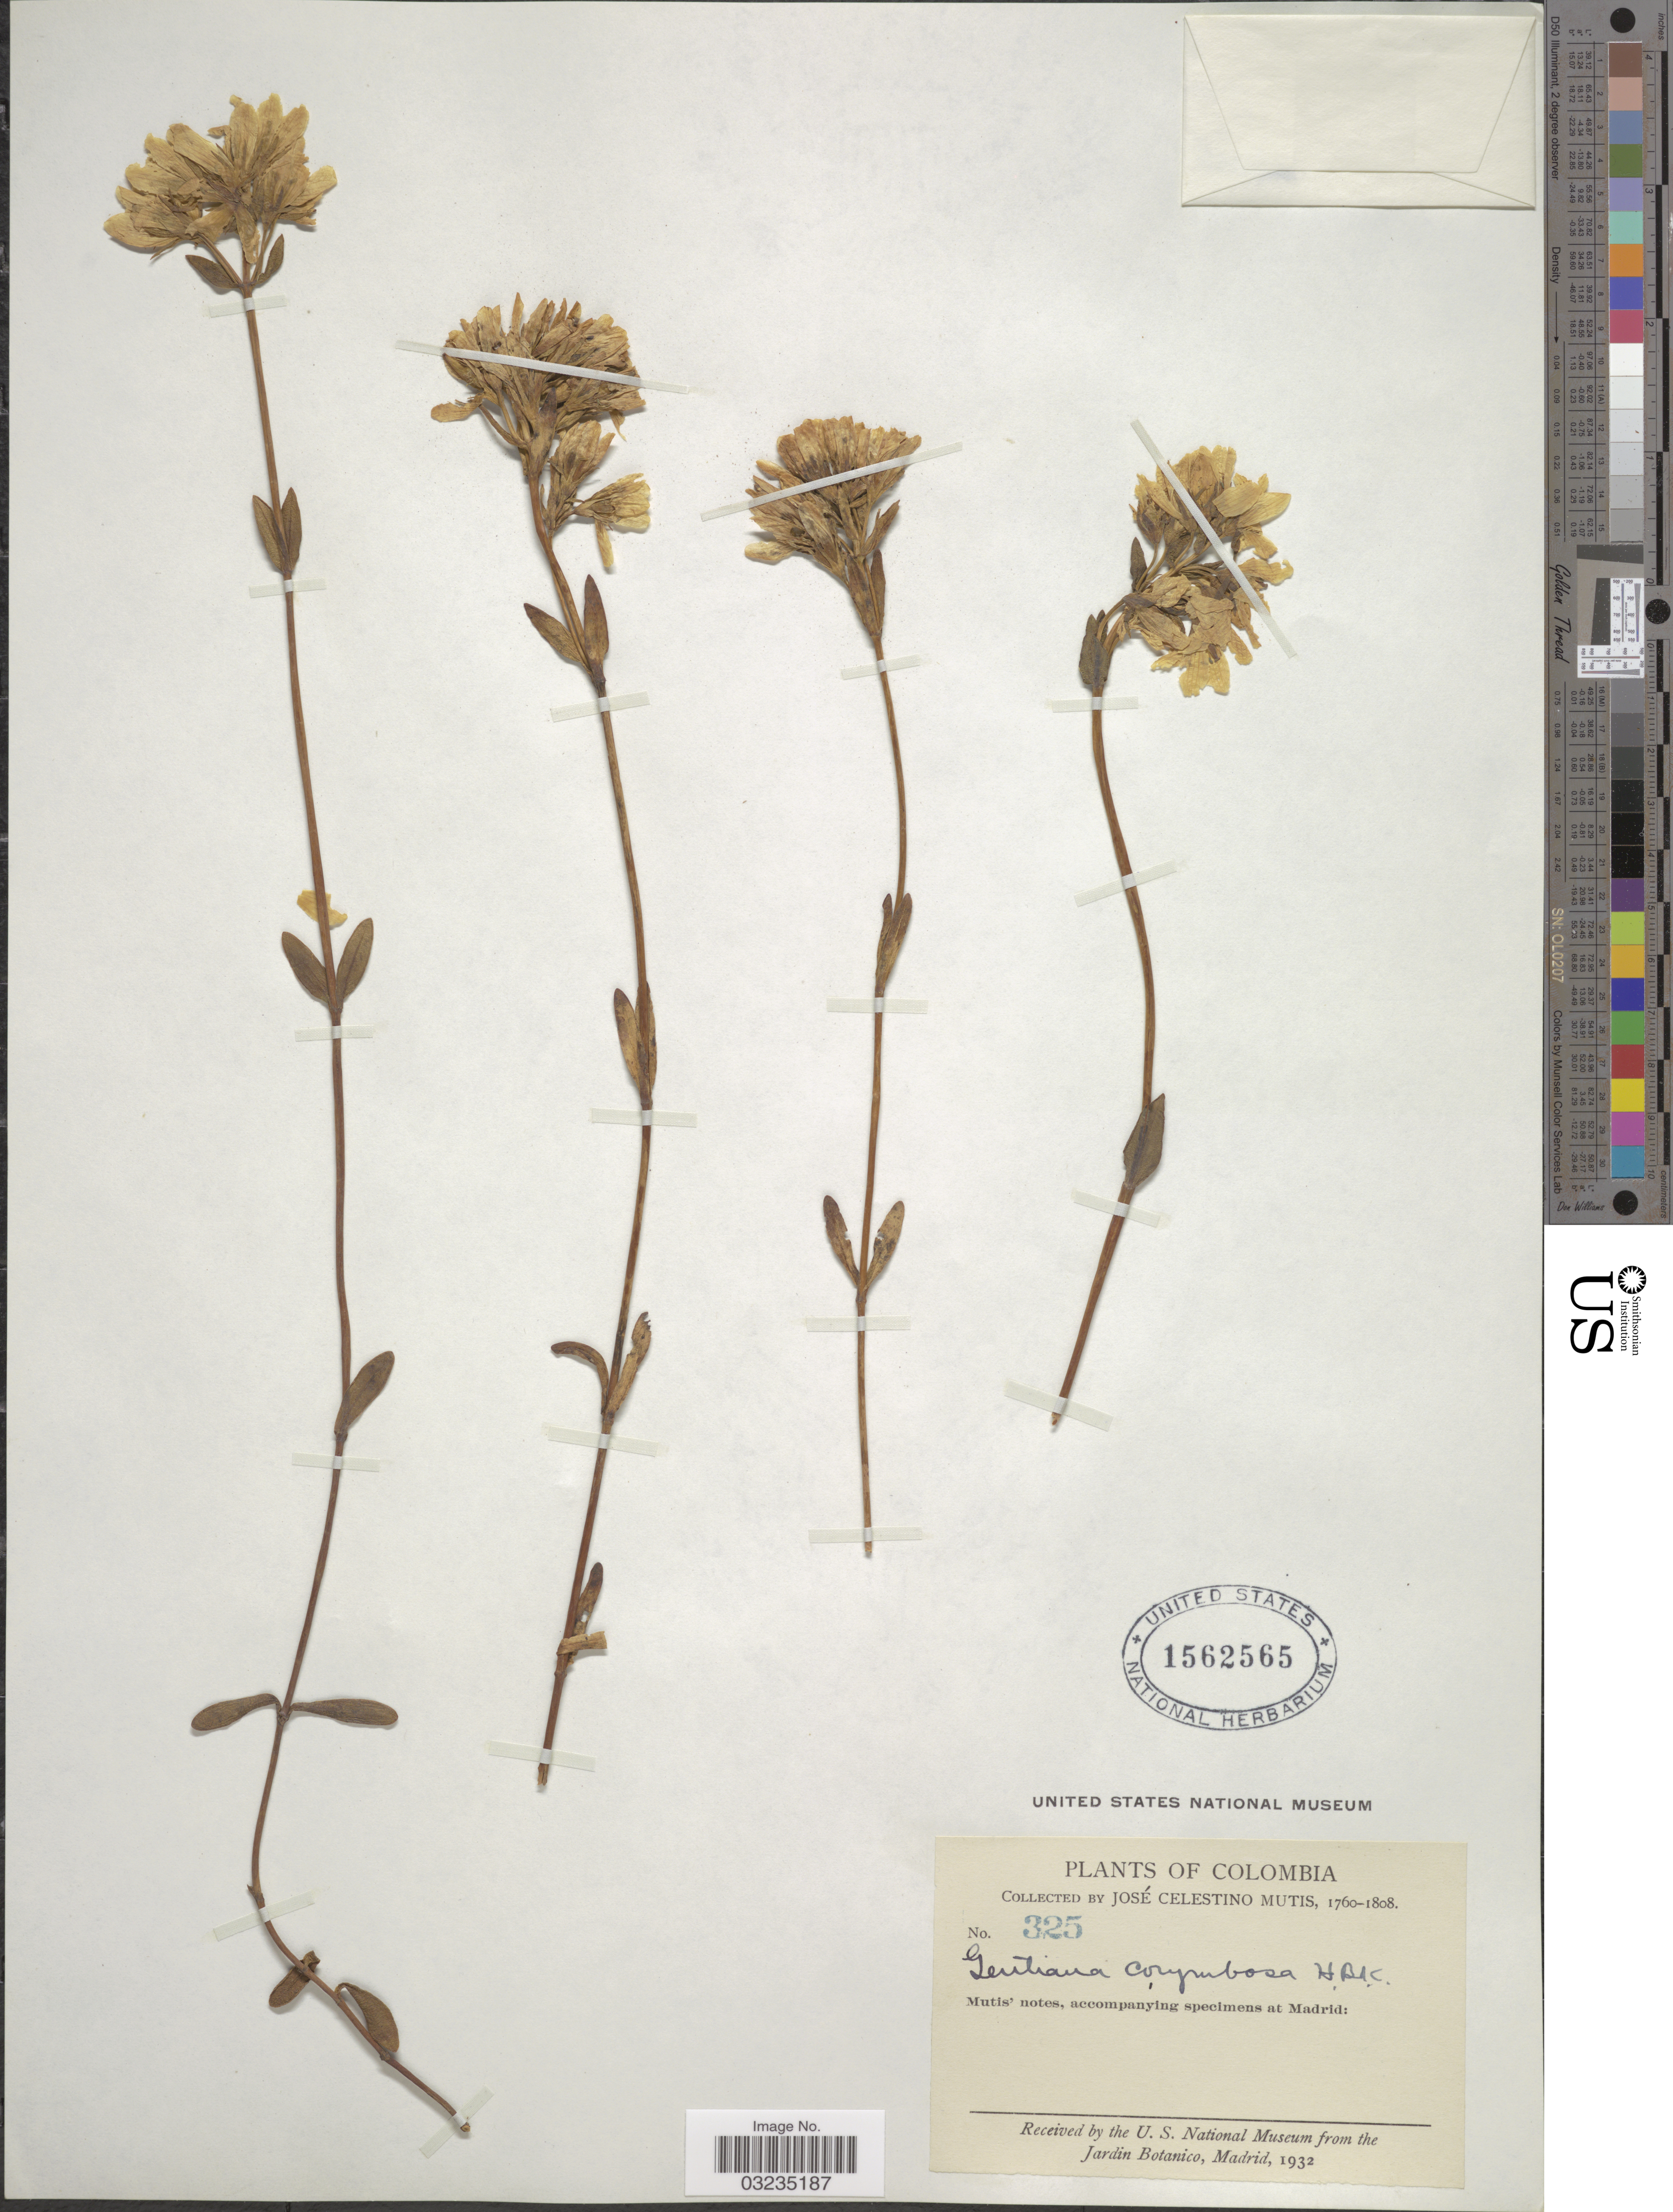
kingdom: Plantae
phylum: Tracheophyta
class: Magnoliopsida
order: Gentianales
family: Gentianaceae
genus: Gentiana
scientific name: Gentiana corymbosa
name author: Humb. et al.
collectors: J. C. B. Mutis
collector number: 325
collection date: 1760/1808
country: Colombia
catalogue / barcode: US 1562565